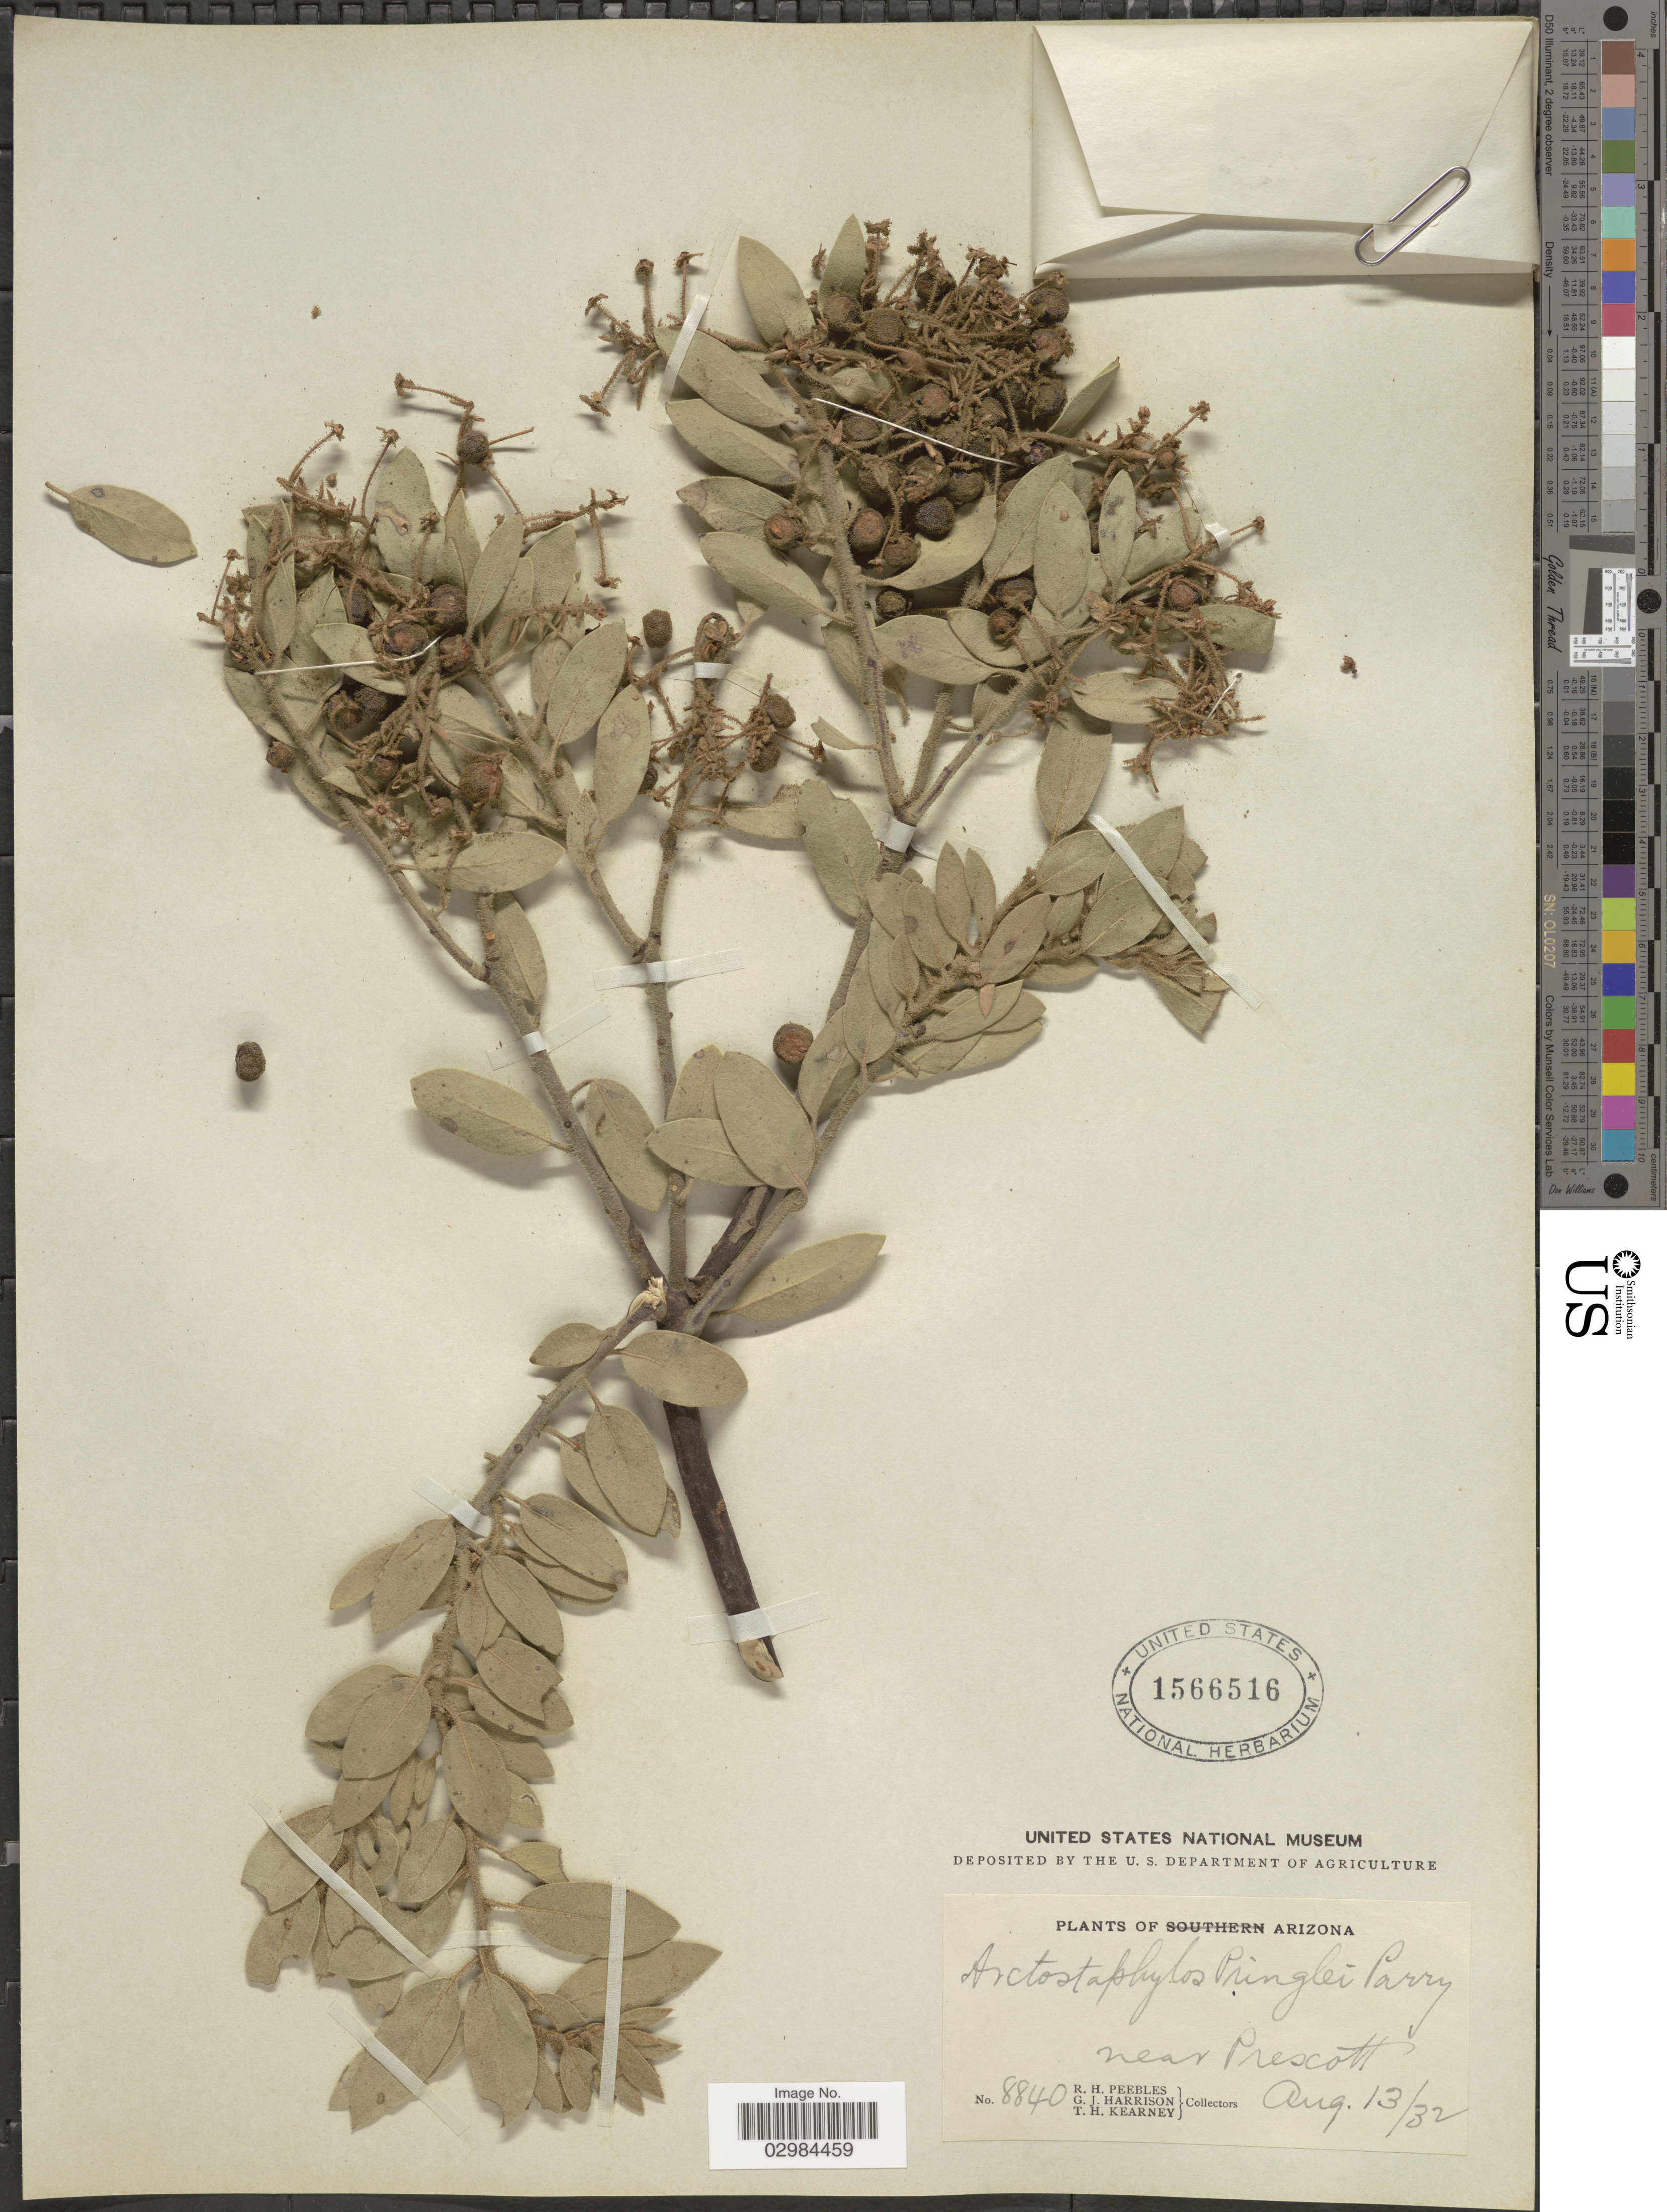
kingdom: Plantae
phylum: Tracheophyta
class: Magnoliopsida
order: Ericales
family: Ericaceae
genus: Arctostaphylos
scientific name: Arctostaphylos pringlei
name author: Parry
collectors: R. Pebbles, G. J. Harrison & T. H. Kearney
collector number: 8840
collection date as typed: Transcribed d/m/y: 13/8/32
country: United States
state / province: Arizona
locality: Near Prescott.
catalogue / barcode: US 1566516